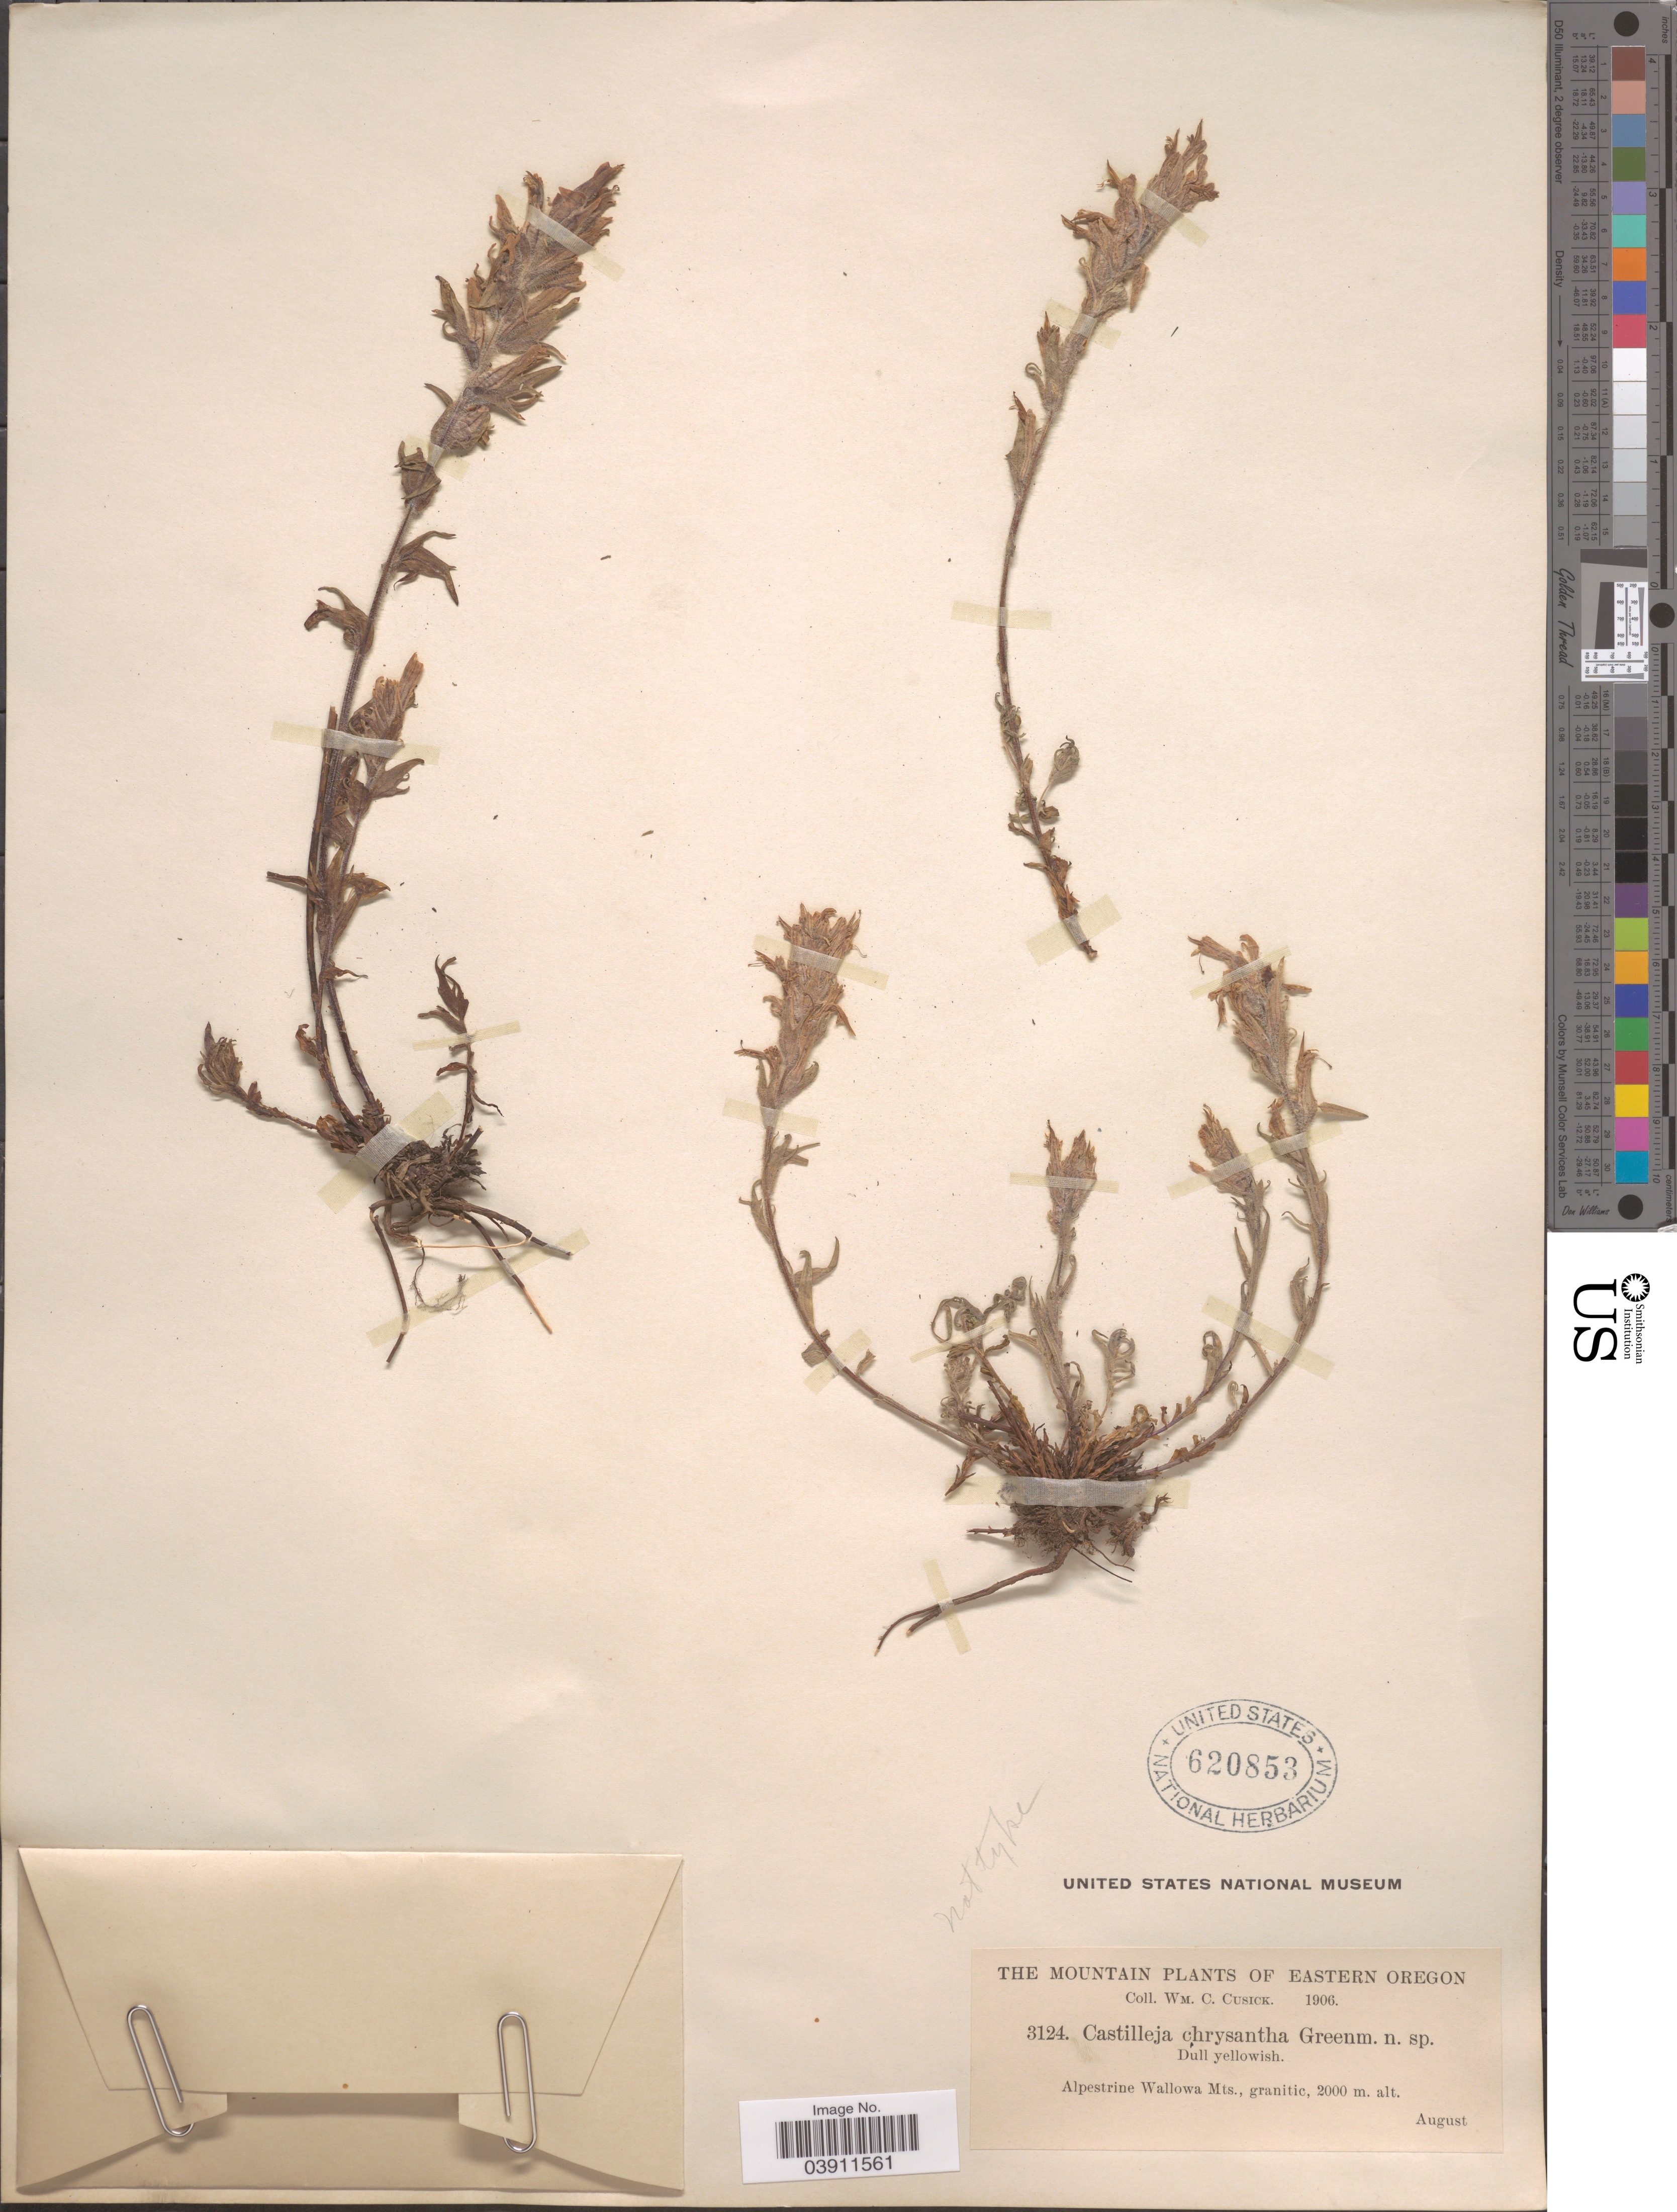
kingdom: Plantae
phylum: Tracheophyta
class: Magnoliopsida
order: Lamiales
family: Orobanchaceae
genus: Castilleja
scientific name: Castilleja chrysantha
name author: Greenm.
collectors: W. C. Cusick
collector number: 3124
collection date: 1906-08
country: United States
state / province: Oregon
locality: The Mountain. Eastern Oregon. Alpestrine Wallowa Mts.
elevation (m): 2000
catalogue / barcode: US 620853